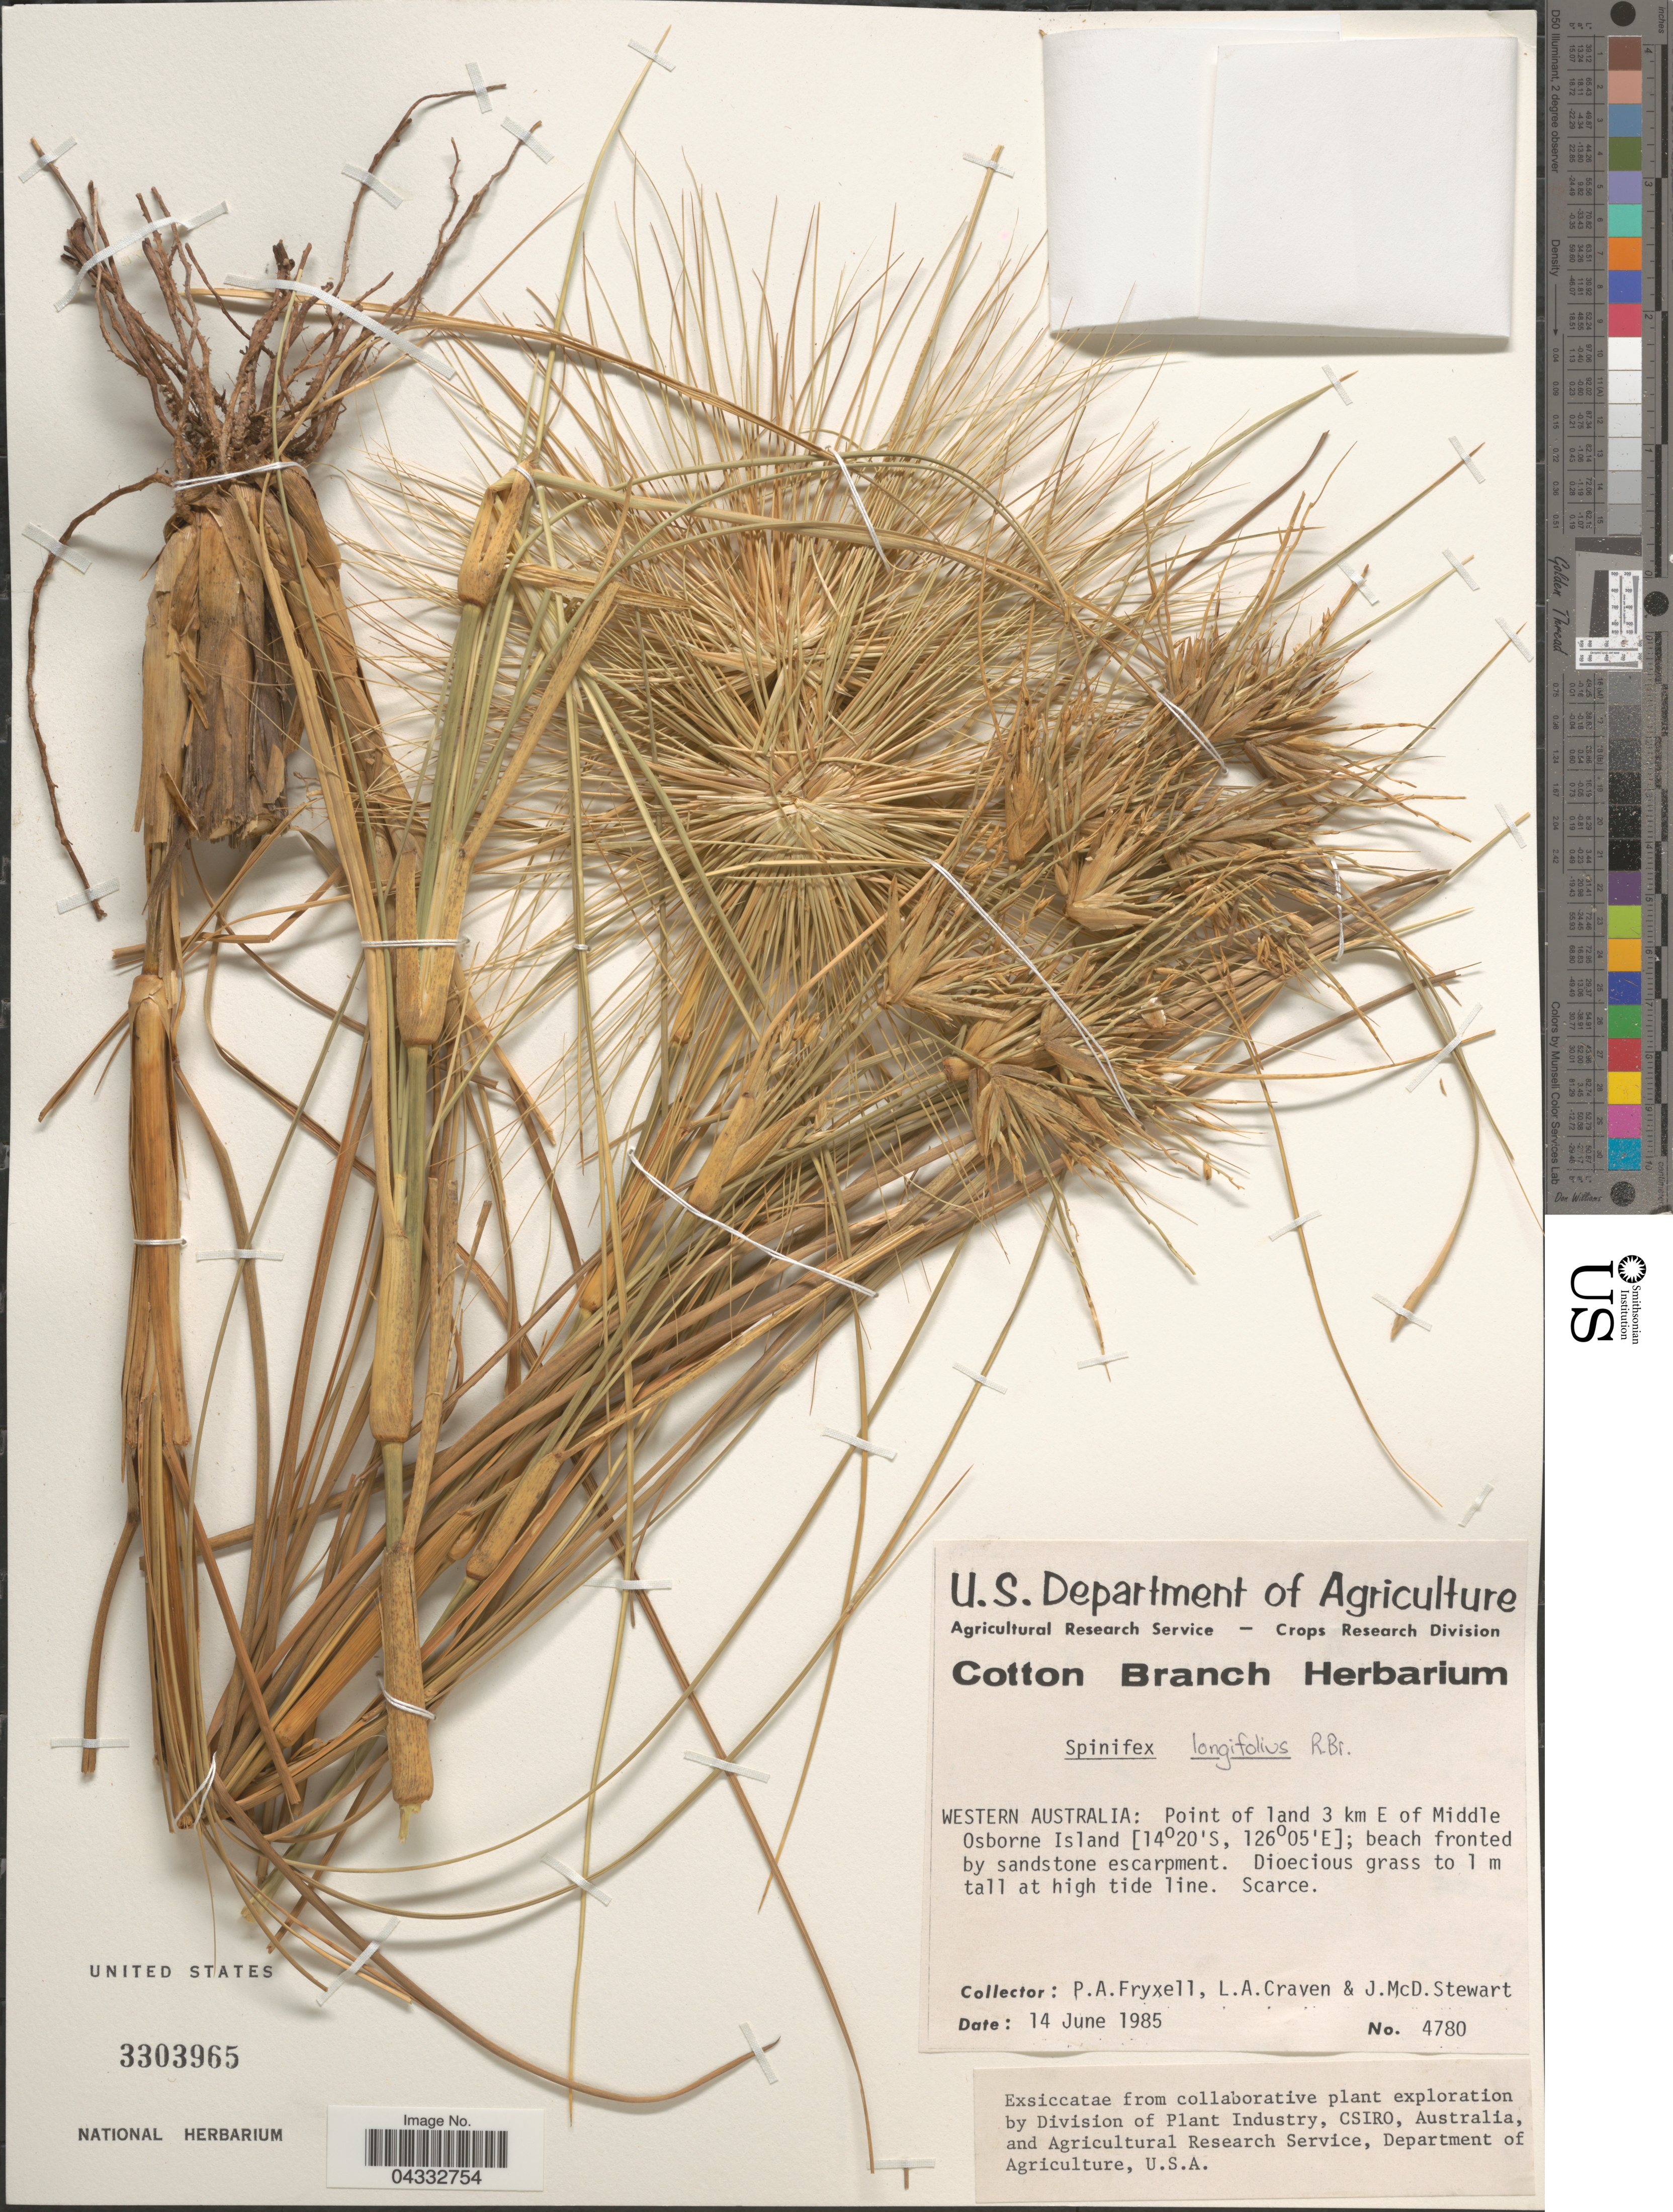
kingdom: Plantae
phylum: Tracheophyta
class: Liliopsida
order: Poales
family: Poaceae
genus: Spinifex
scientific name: Spinifex longifolius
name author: R. Br.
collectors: P. A. Fryxell, L. A. Craven & J. Stewart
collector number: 4780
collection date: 1958-06-14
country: Australia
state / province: Western Australia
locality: Point of land 3 km E of Middle Osborne Island.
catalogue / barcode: US 3303965